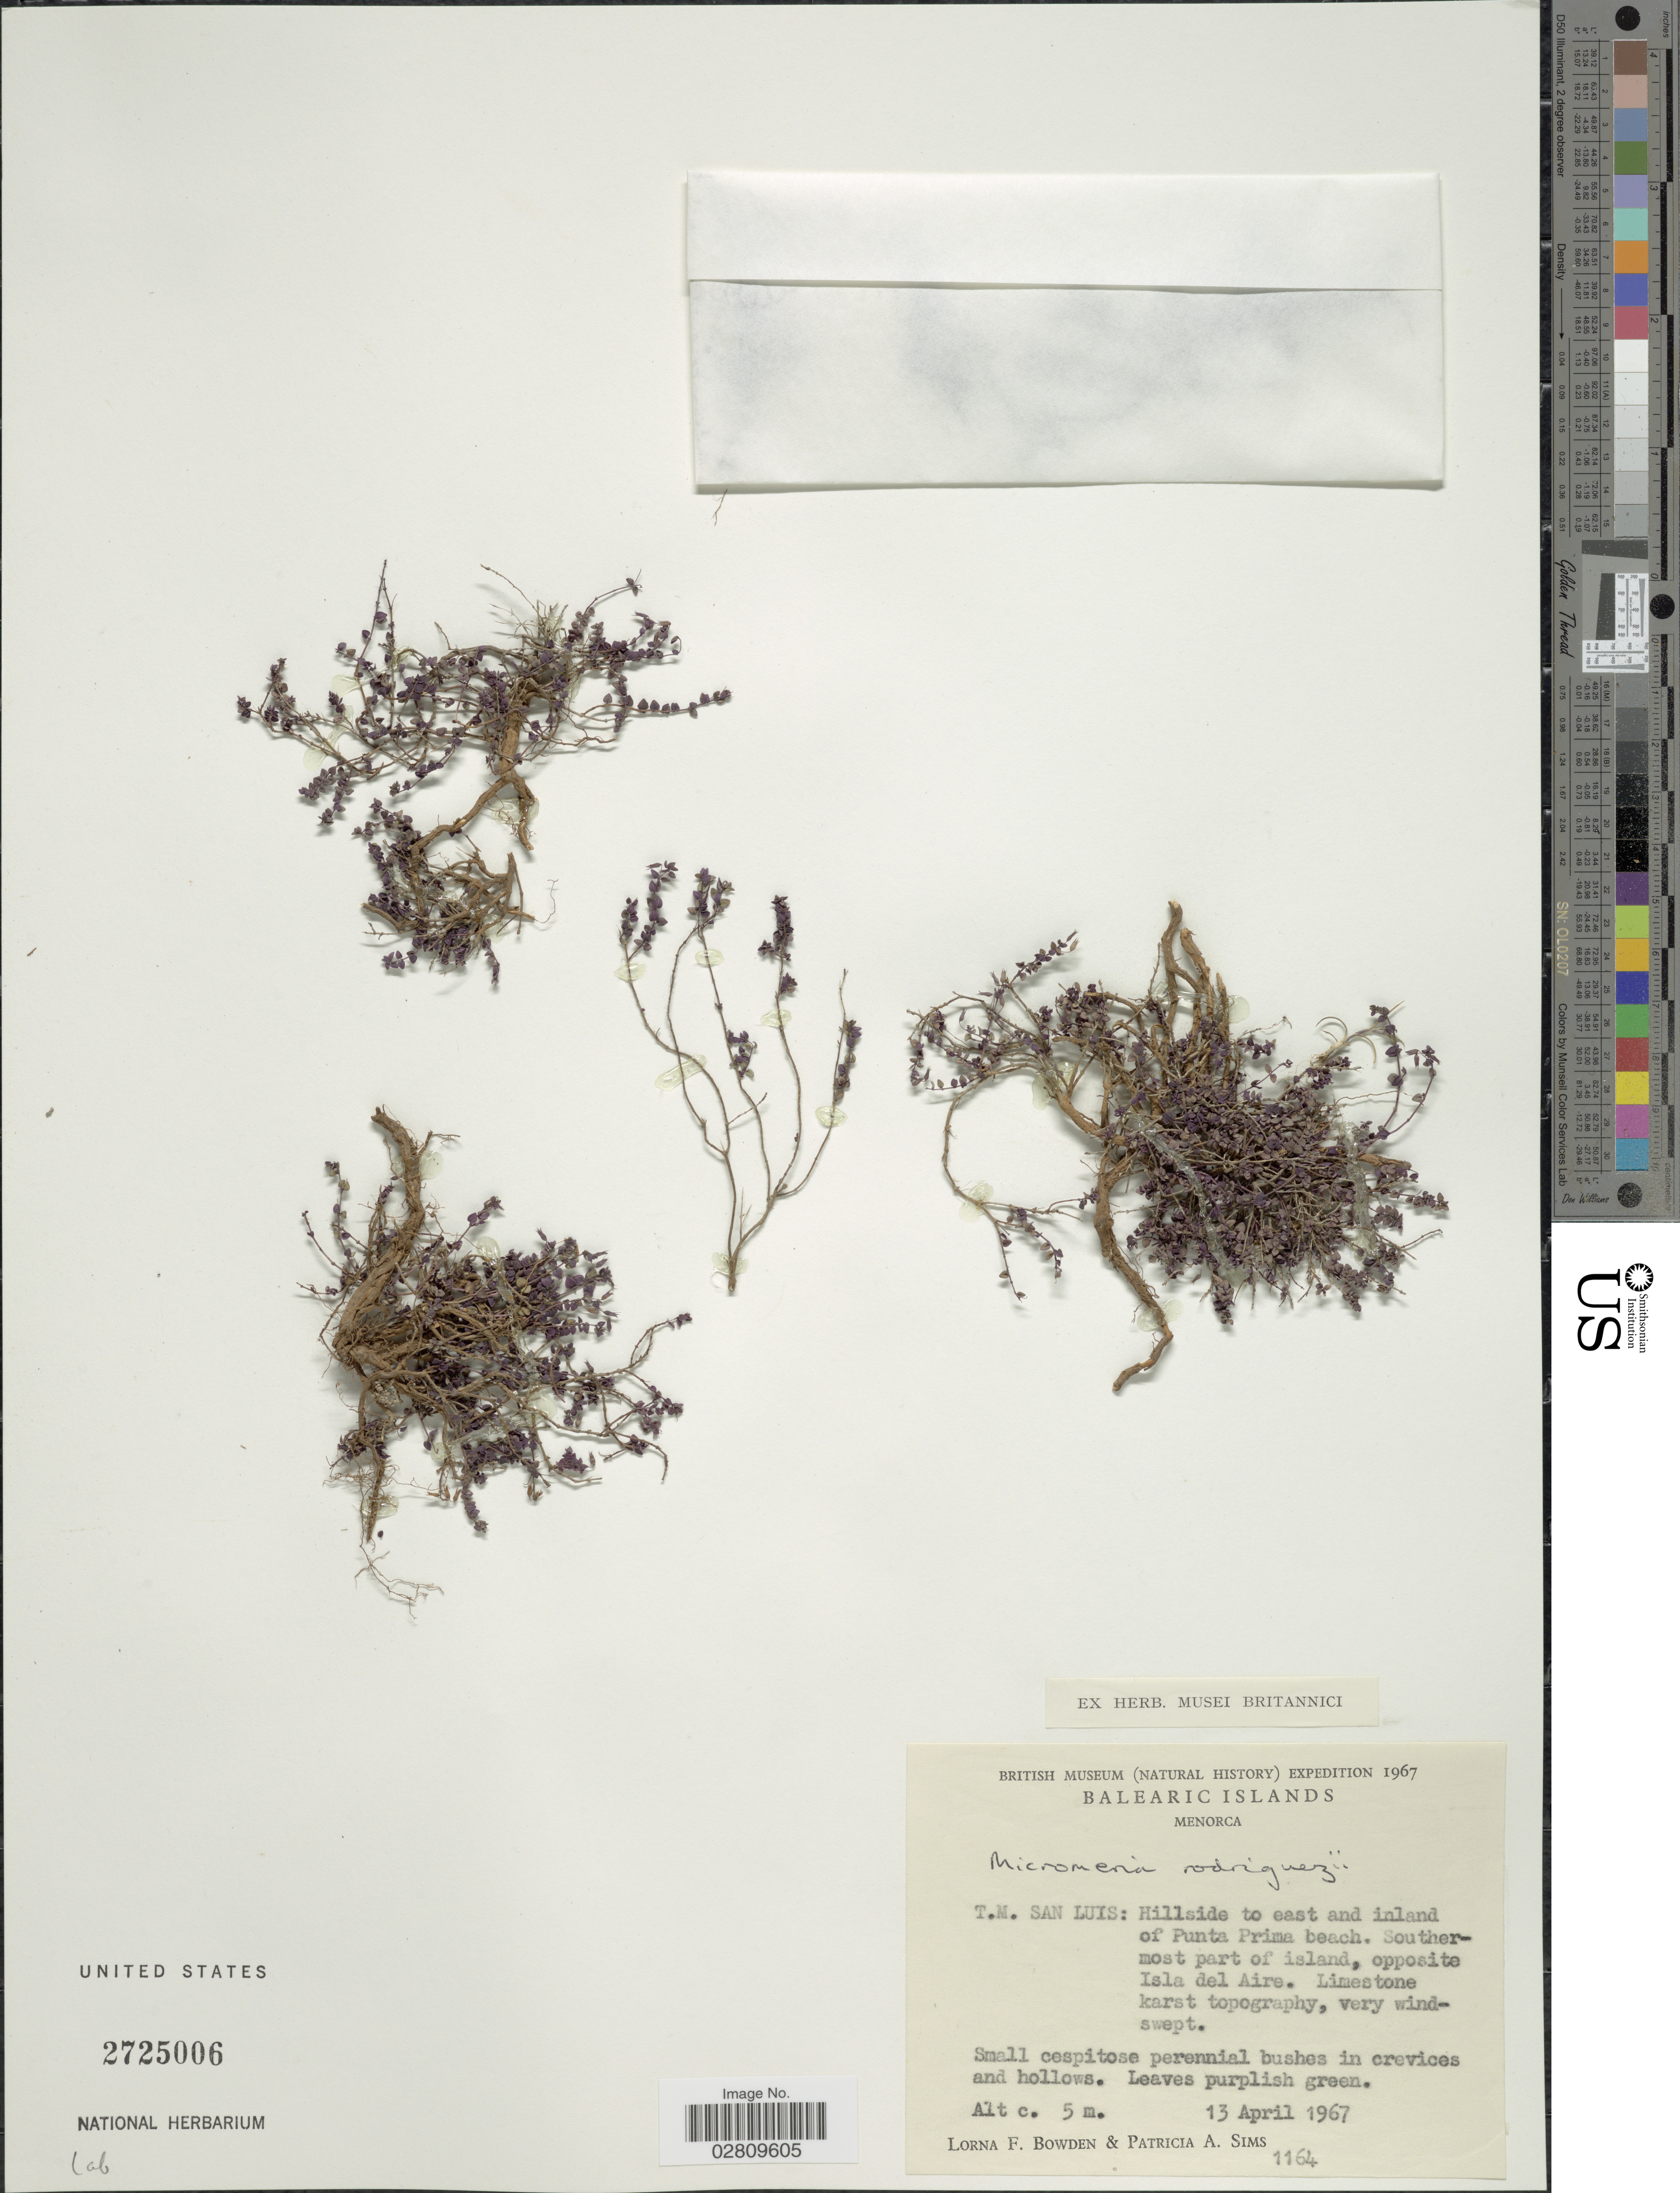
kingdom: Plantae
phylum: Tracheophyta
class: Magnoliopsida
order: Lamiales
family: Lamiaceae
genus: Micromeria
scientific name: Micromeria rodriguezii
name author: Freyn & Janka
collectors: L. F. Bowden & P. A. Sims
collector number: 1164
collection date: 1967-04-13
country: Spain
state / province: Islas Baleares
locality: Balearic Islands. Menorca. T.M. San Luis: Hillside to east and inland of Punta Prima beach. Southermost part of island, opposite Isla del Aire.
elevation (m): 5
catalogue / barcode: US 2725006